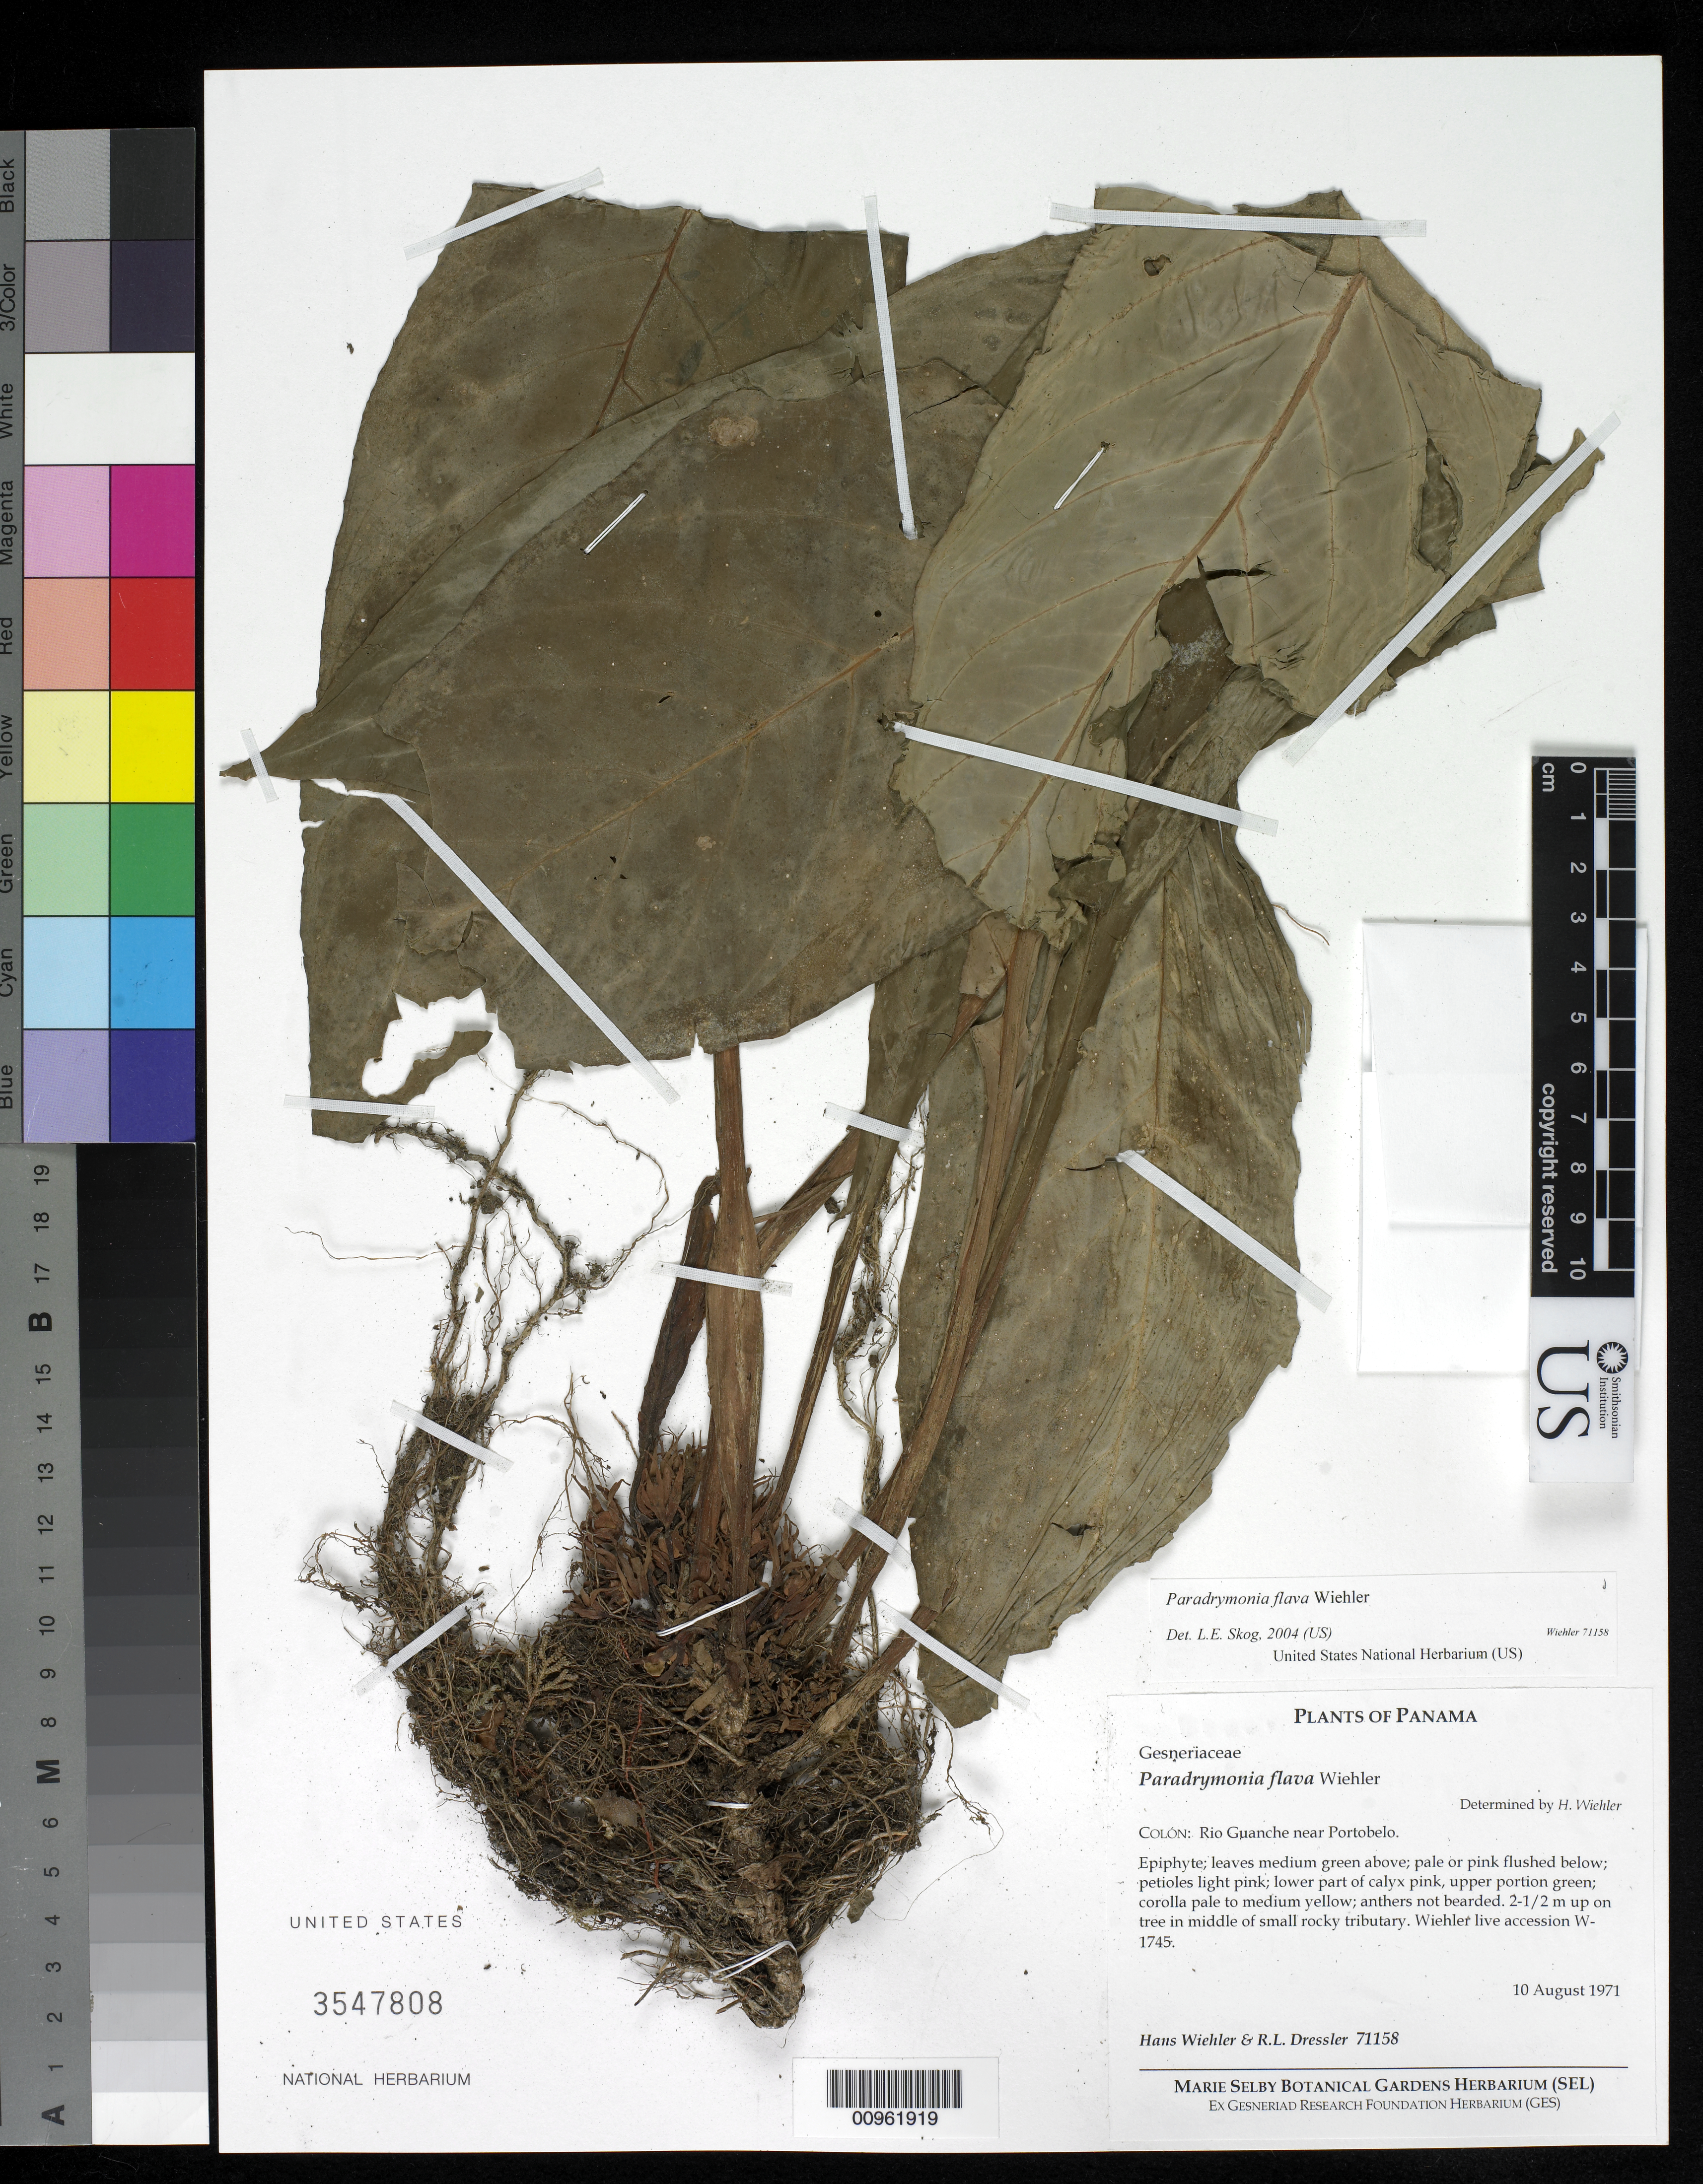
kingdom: Plantae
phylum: Tracheophyta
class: Magnoliopsida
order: Lamiales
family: Gesneriaceae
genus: Paradrymonia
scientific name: Paradrymonia flava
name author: Wiehler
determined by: Skog, Laurence E.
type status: Isotype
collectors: H. J. Wiehler & R. Dressler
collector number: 71158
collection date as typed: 10 Aug 1971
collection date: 1971-08-10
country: Panama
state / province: Colón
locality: Colón: Rio Guanche near Portobelo.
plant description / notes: Wiehler live accession W-1745.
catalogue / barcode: US 3547808